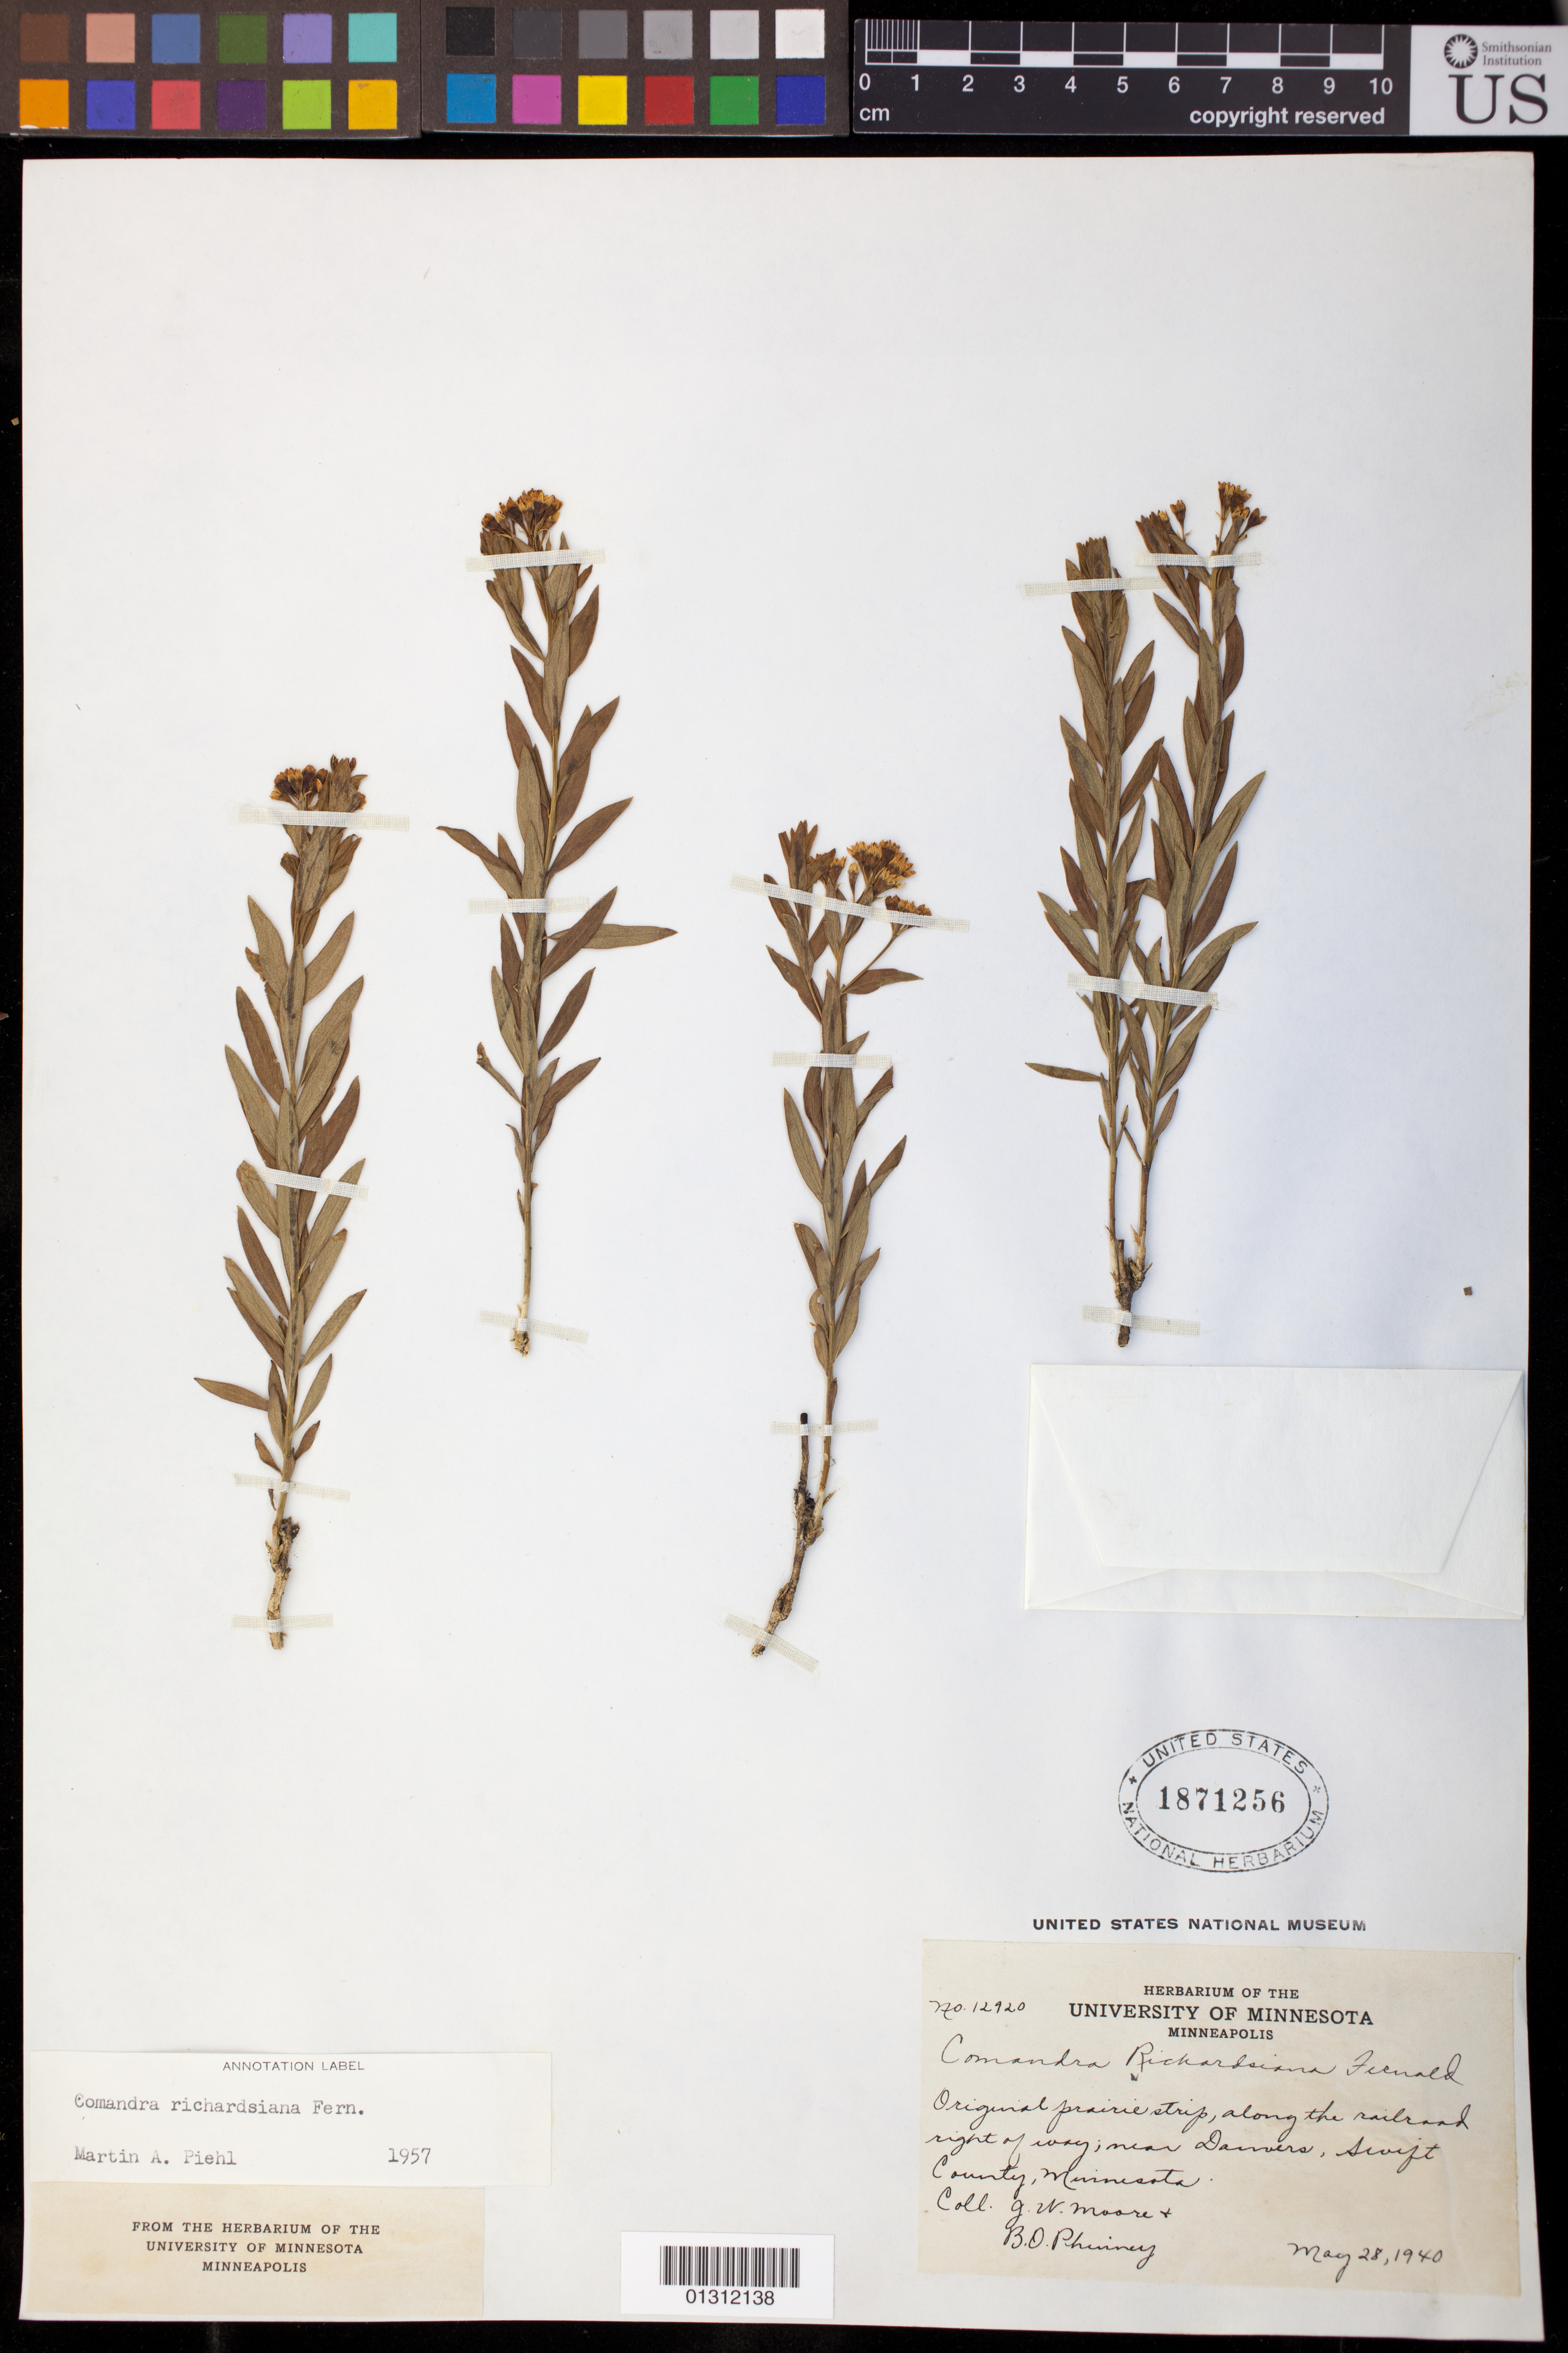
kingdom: Plantae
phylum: Tracheophyta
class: Magnoliopsida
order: Santalales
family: Comandraceae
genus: Comandra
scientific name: Comandra richardsiana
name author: Fernald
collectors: B. Phinney & G. Moore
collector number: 12920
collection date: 1940-05-28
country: United States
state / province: Minnesota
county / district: Swift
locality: Near Danvers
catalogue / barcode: US 1871256